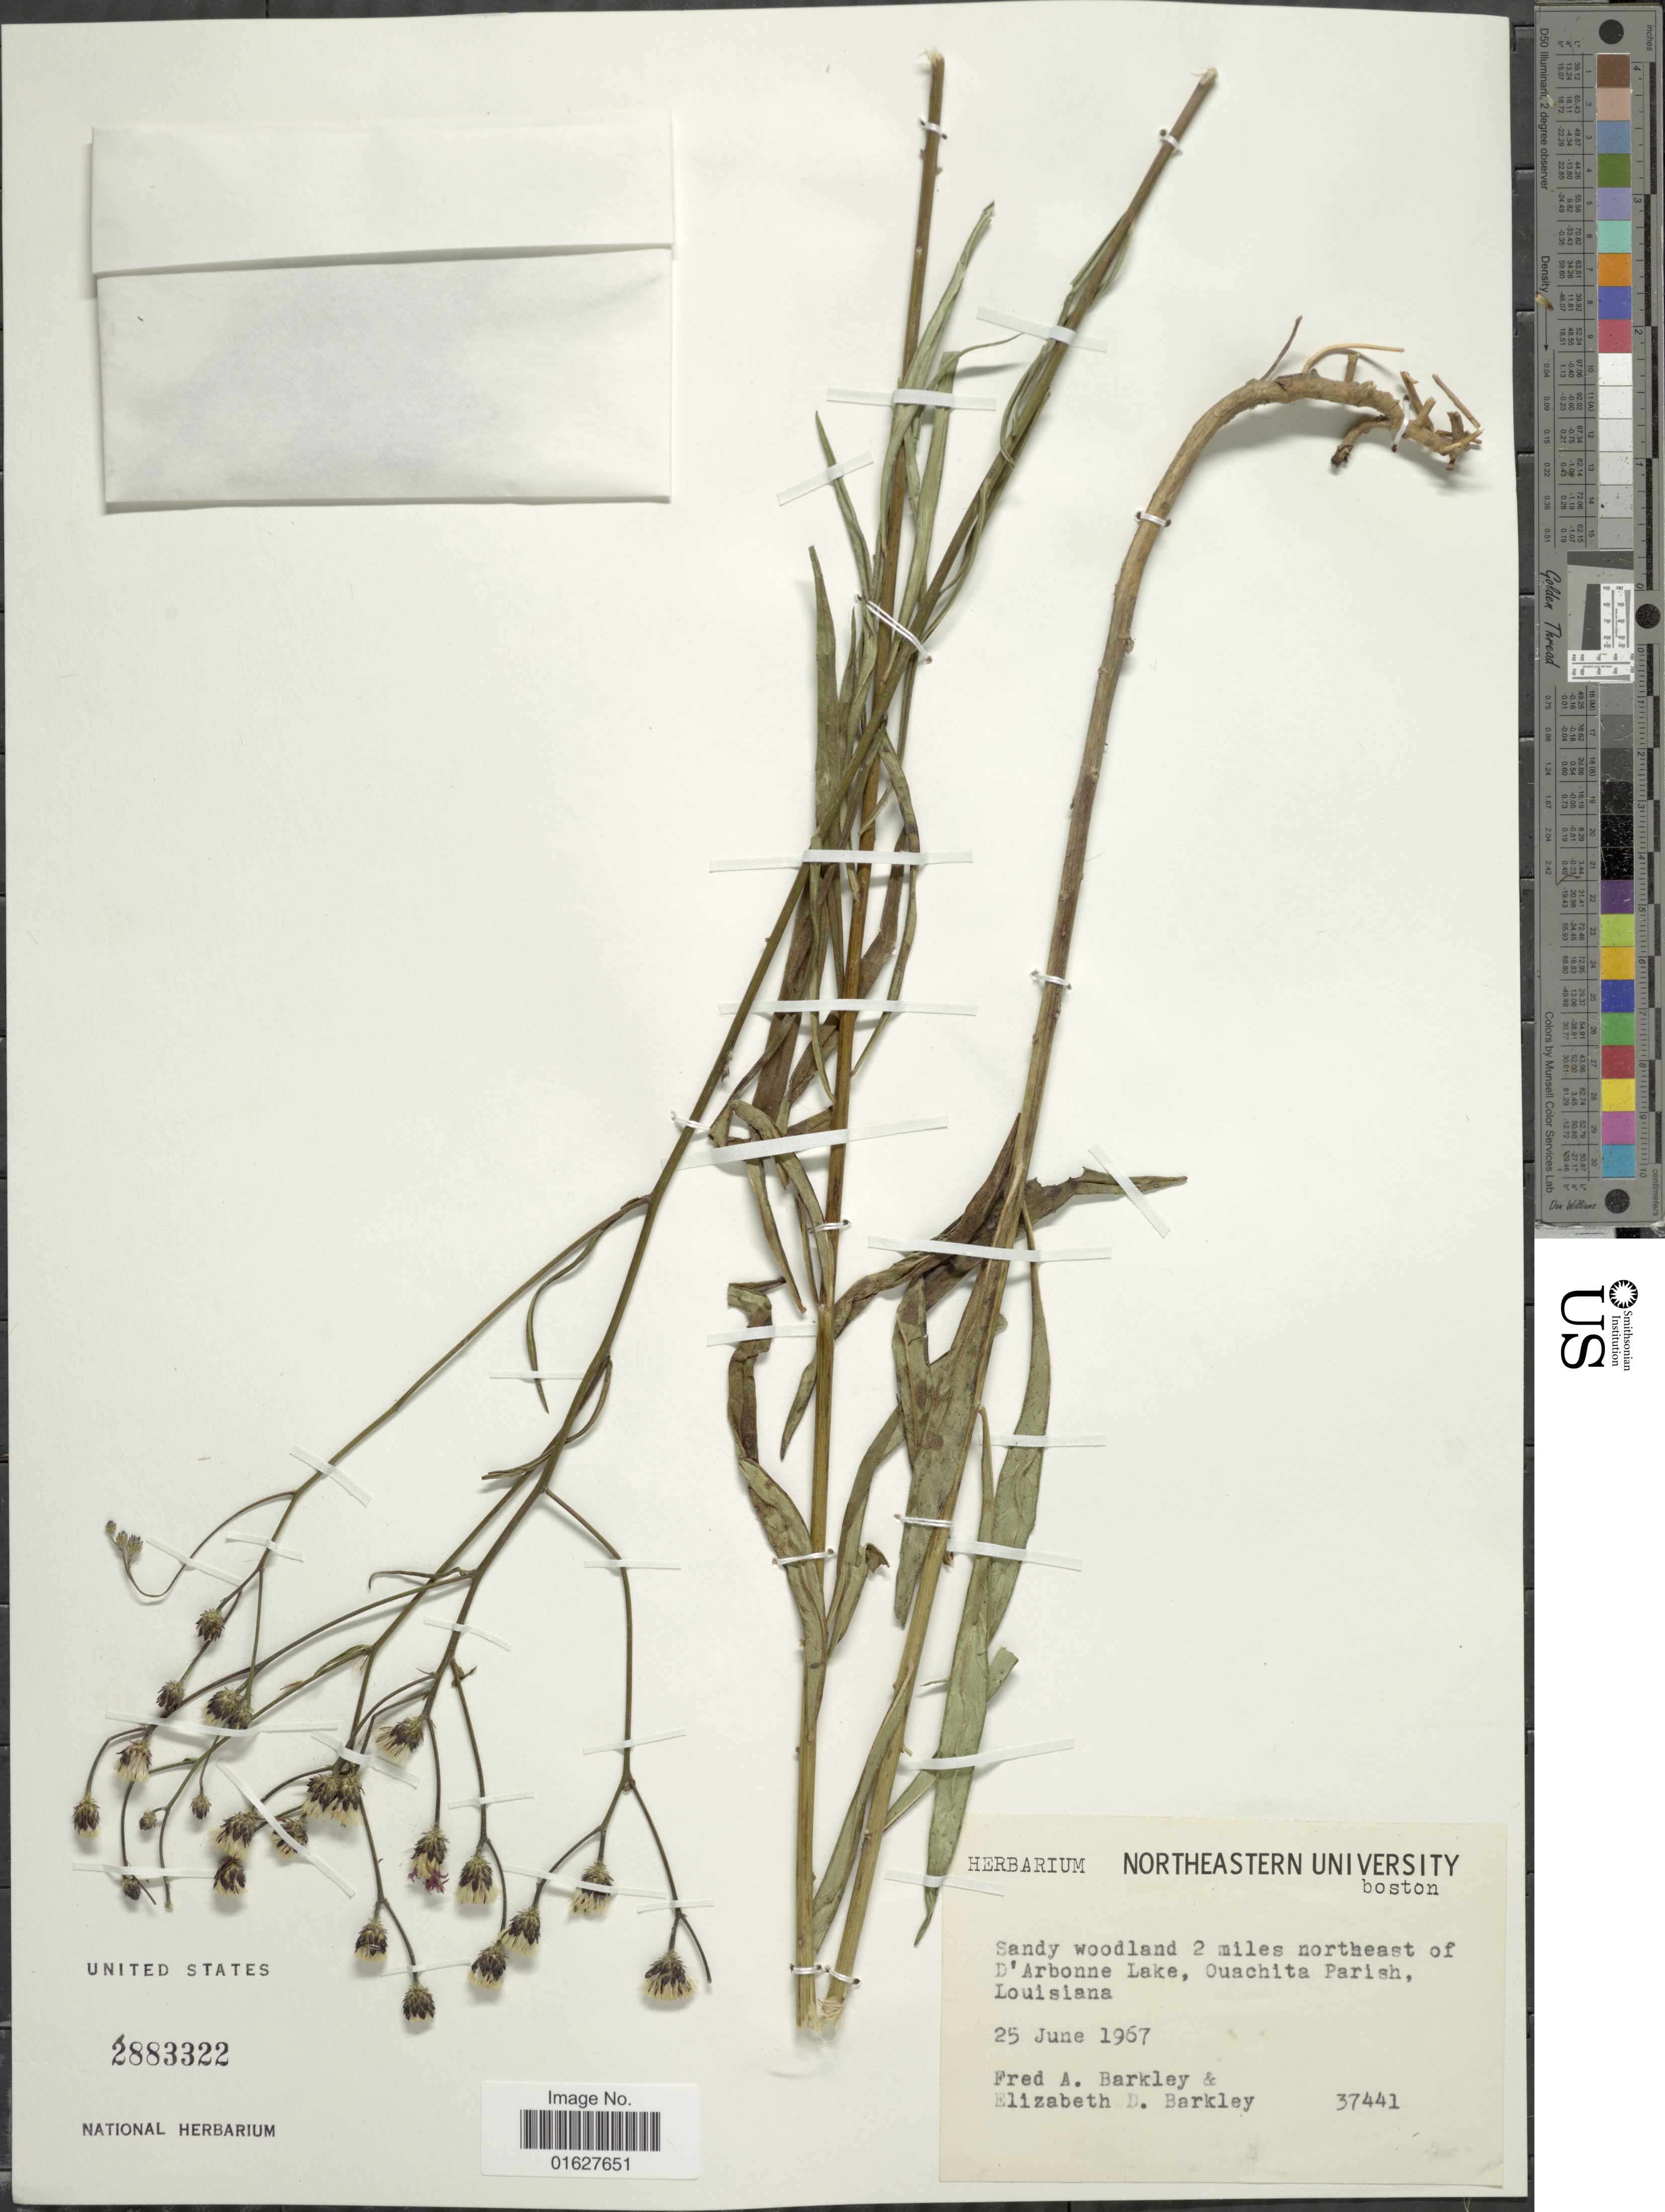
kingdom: Plantae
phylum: Tracheophyta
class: Magnoliopsida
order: Asterales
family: Asteraceae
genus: Vernonia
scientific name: Vernonia texana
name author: (A. Gray) Small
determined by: Renon, Polla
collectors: F. A. Barkley & E. D.Barkley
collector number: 37441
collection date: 1967-06-25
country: United States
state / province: Louisiana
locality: Sandy woodland 2 miles northeast of D'Arbonne Lake, Ouachita Parish, Louisiana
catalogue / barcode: US 2883322